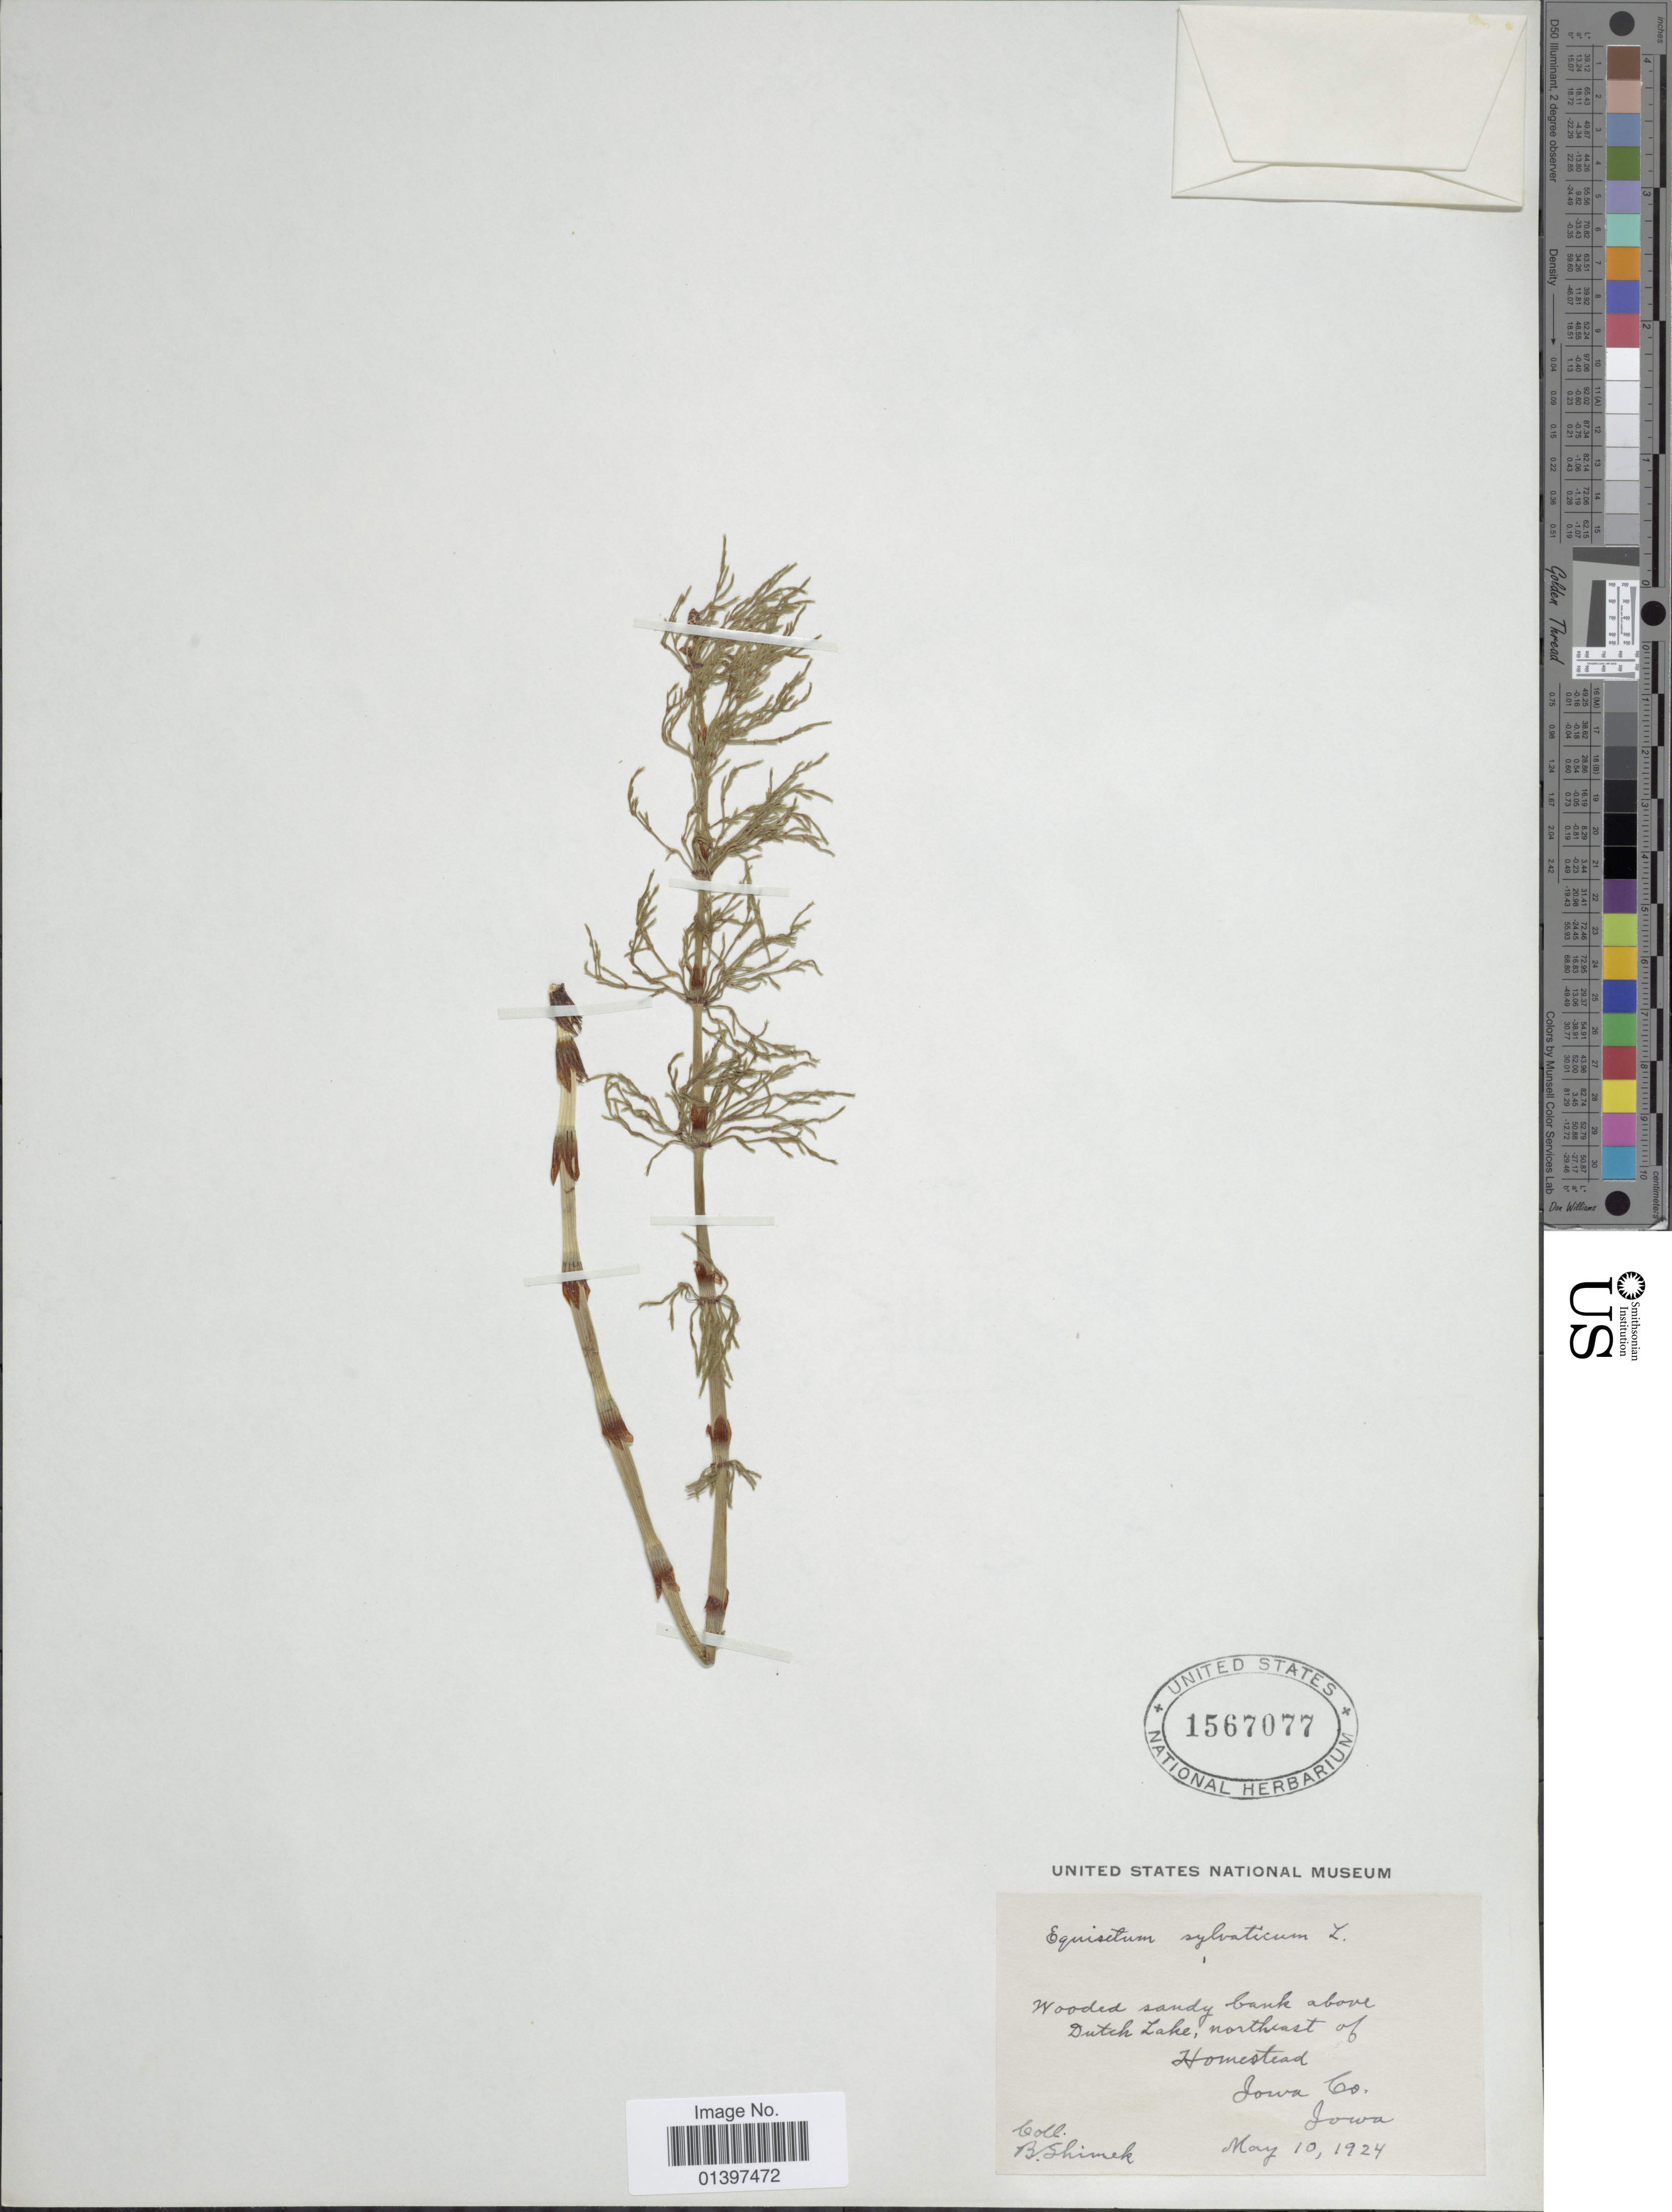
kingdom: Plantae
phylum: Tracheophyta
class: Polypodiopsida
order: Equisetales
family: Equisetaceae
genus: Equisetum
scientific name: Equisetum sylvaticum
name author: L.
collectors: B. Shimek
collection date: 1924-05-10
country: United States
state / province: Iowa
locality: Wooded sandy bank above Dutch Lake, northeast of Homestead, Iowa Co.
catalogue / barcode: US 1567077